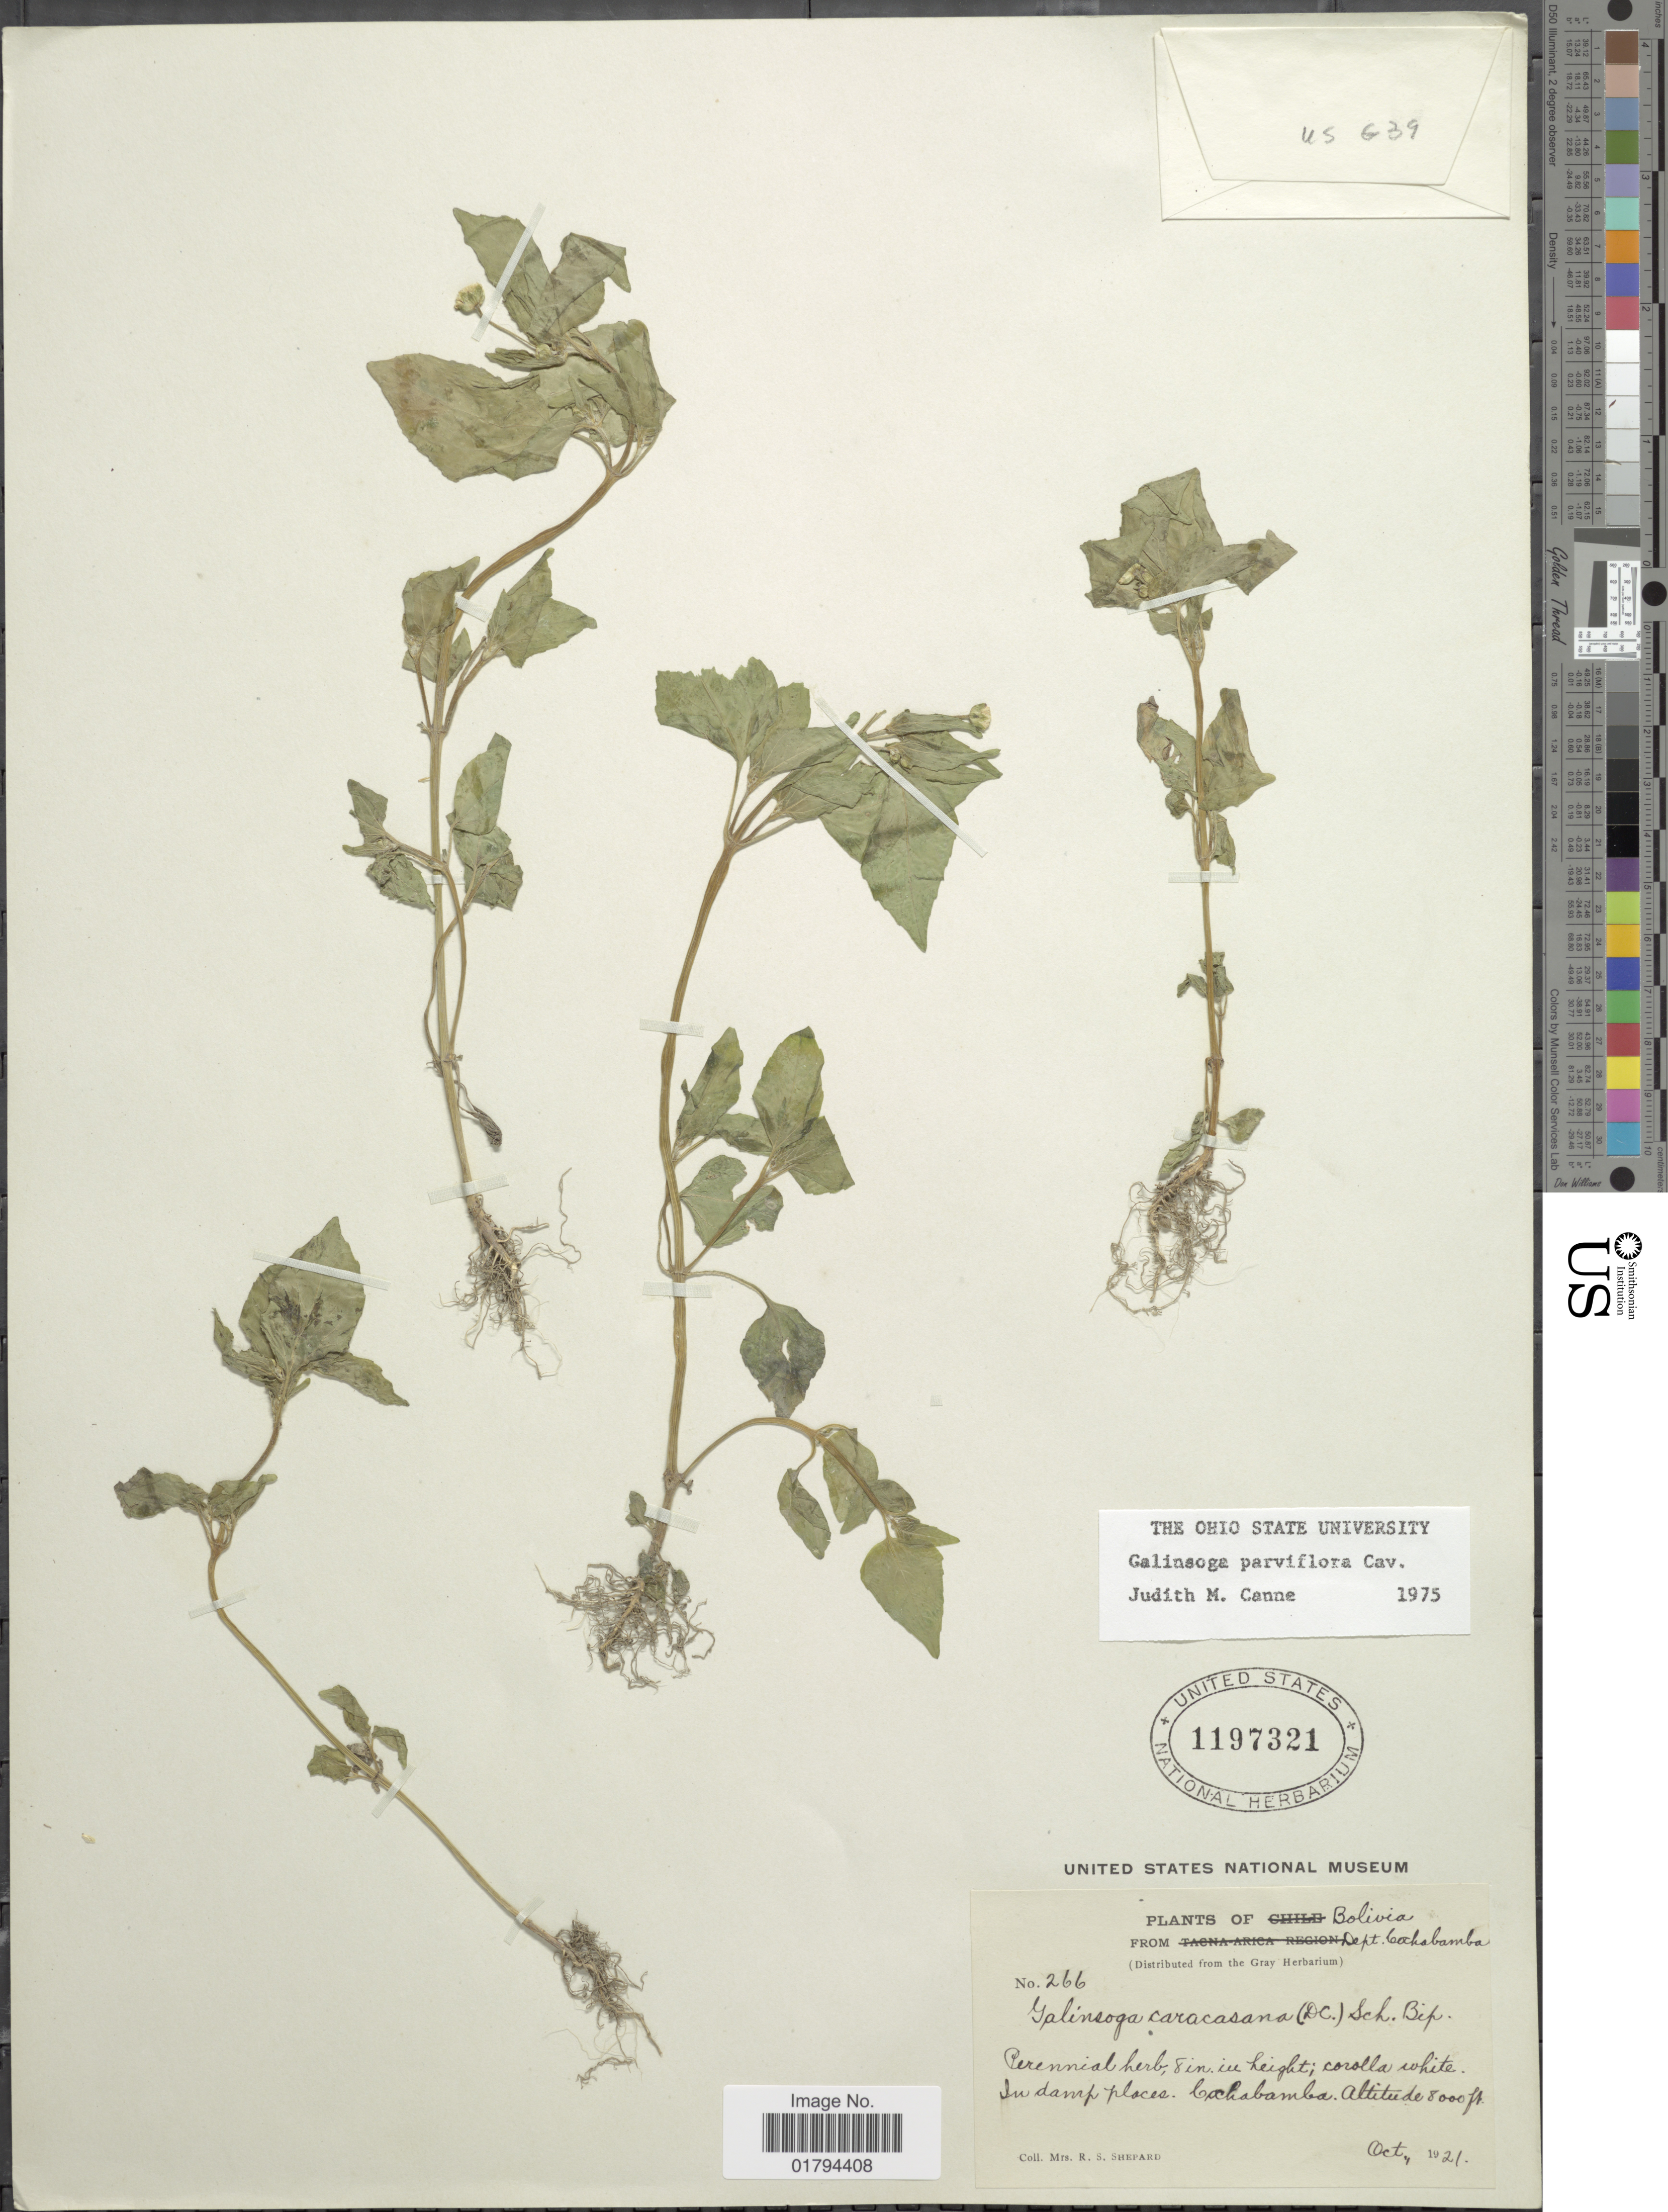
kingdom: Plantae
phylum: Tracheophyta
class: Magnoliopsida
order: Asterales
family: Asteraceae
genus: Galinsoga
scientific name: Galinsoga parviflora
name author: Cav.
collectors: R. Shepard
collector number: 266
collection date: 1921-10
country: Bolivia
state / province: Cochabamba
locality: In damp places, Cochabamba.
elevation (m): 2438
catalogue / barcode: US 1197321